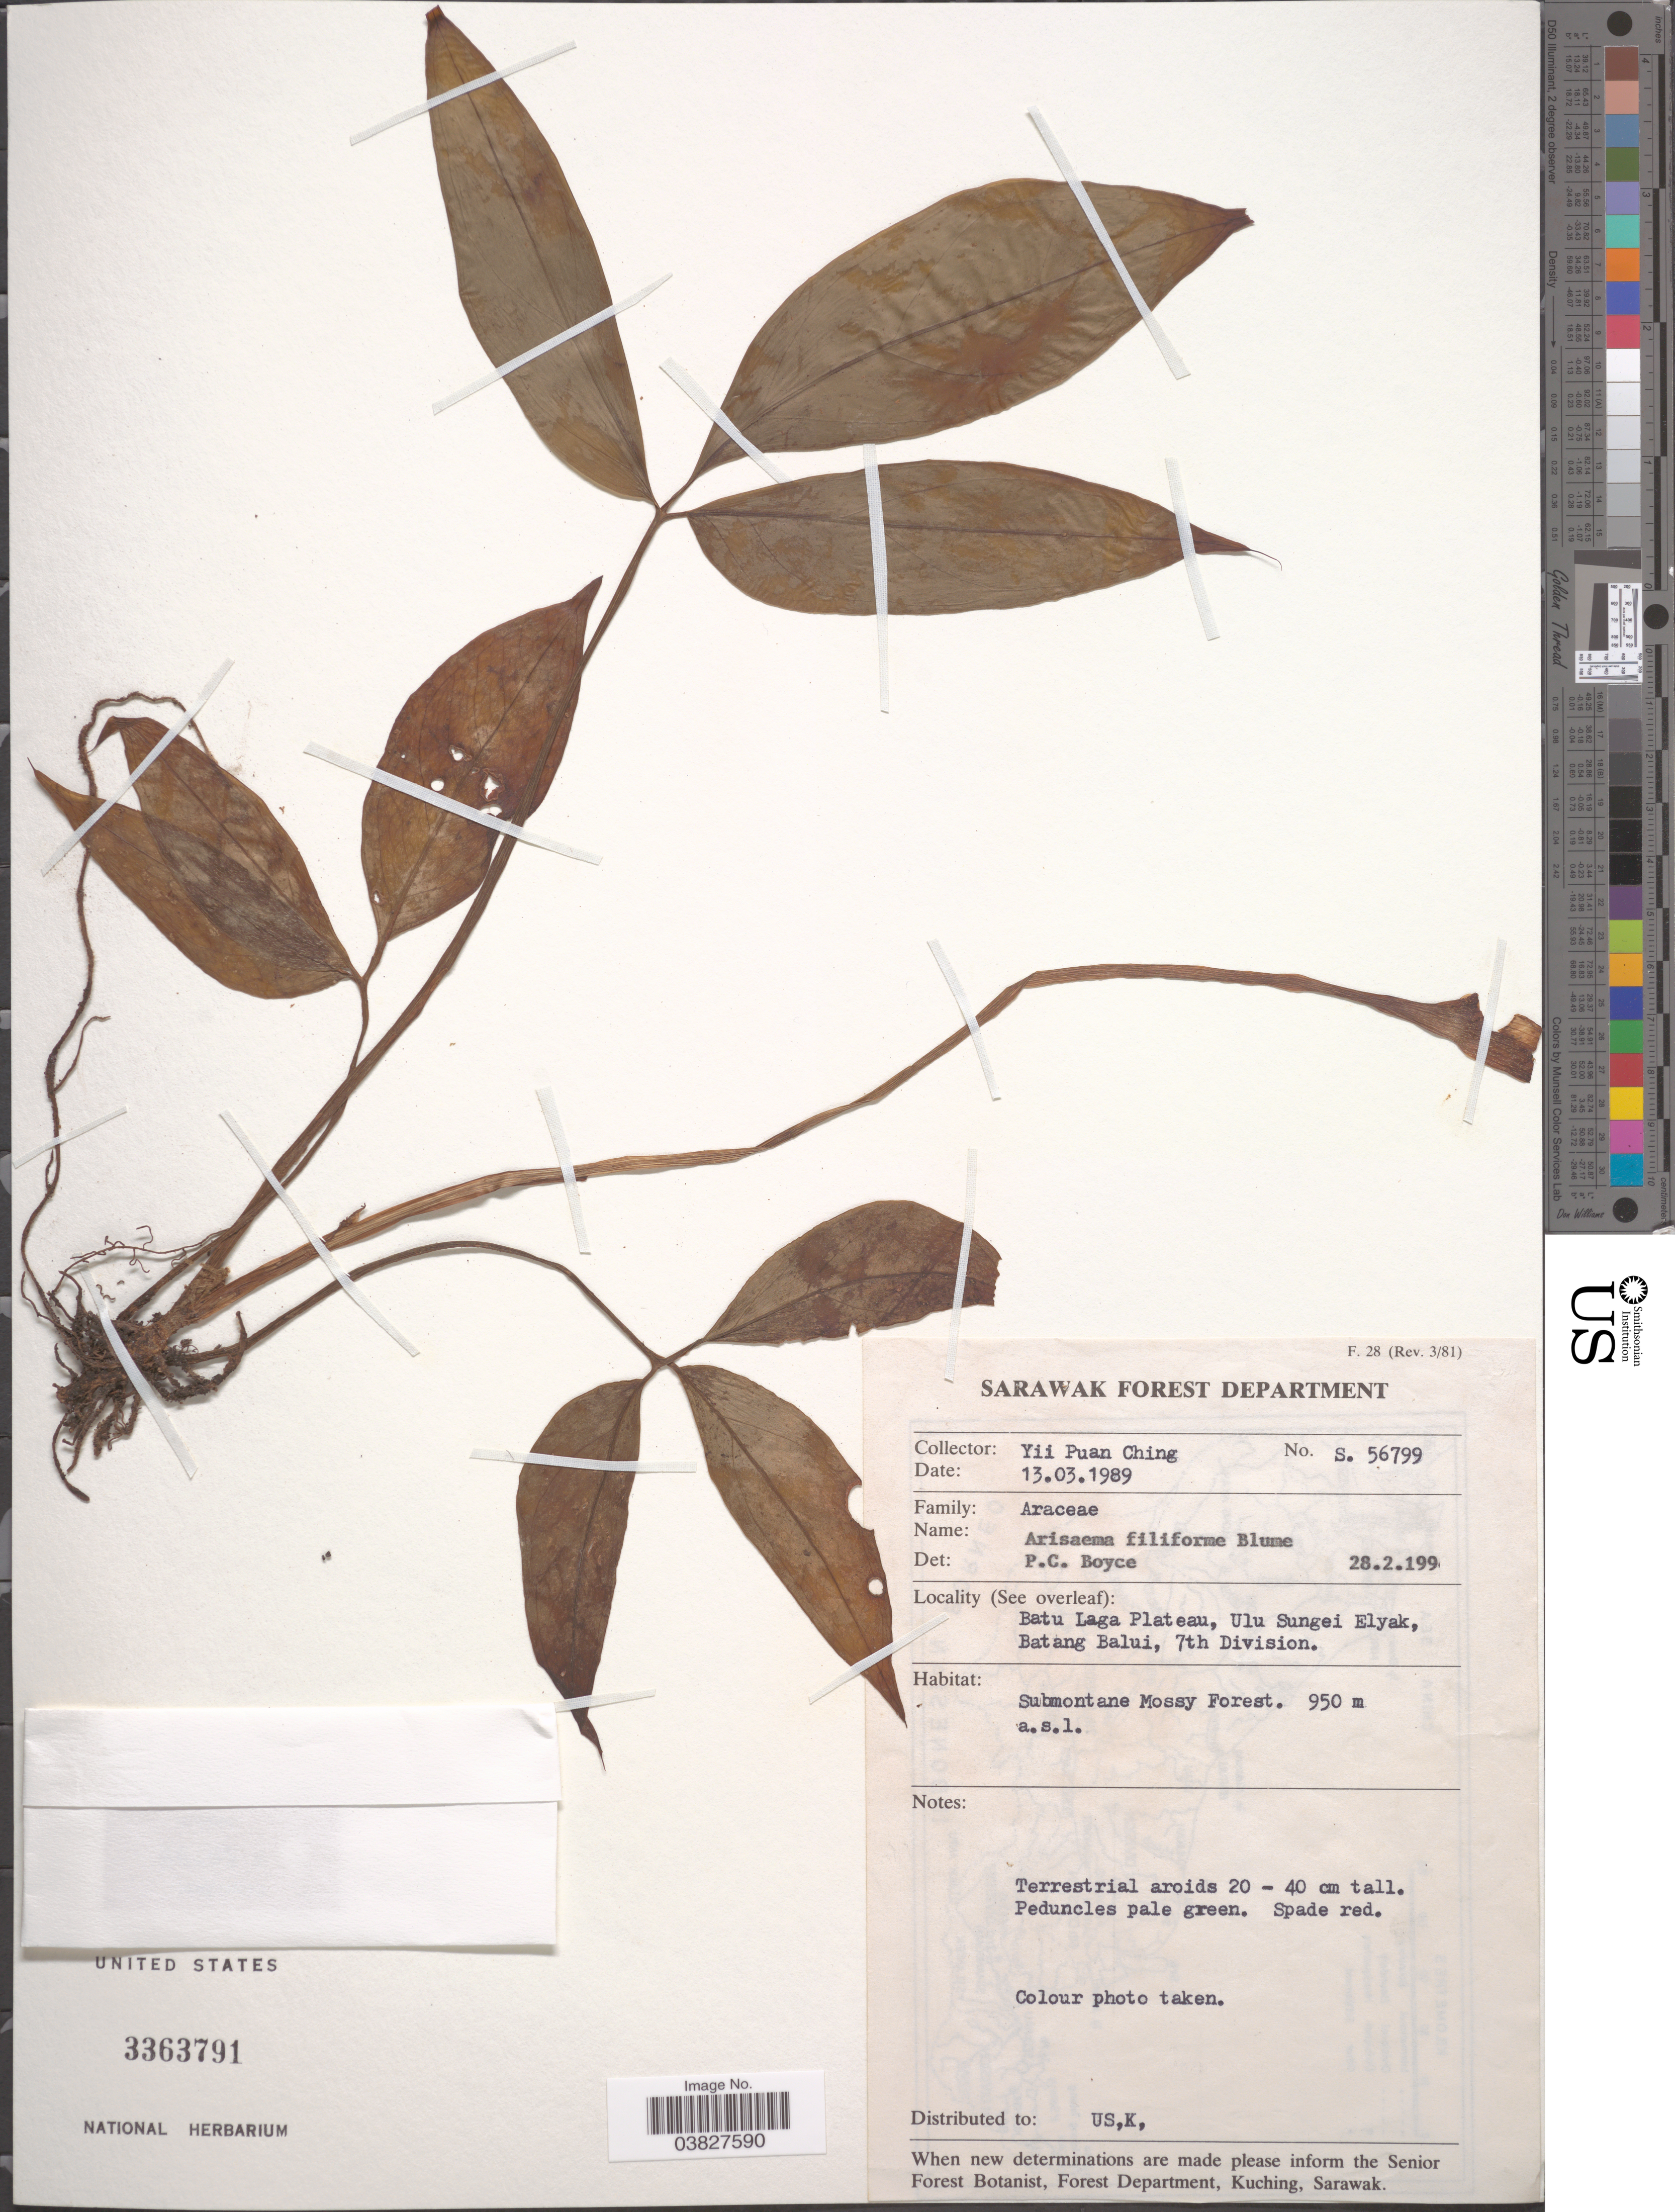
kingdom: Plantae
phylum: Tracheophyta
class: Liliopsida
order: Alismatales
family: Araceae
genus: Arisaema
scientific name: Arisaema filiforme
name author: (Reinw.) Blume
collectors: Y. P. Ching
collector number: S56799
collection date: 1989-03-13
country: Malaysia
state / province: Sarawak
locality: Batu Laga Plateau, Ulu Sungei Elyak, Batang Balui, 7th Division. Submontane Mossy Forest.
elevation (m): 950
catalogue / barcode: US 3363791